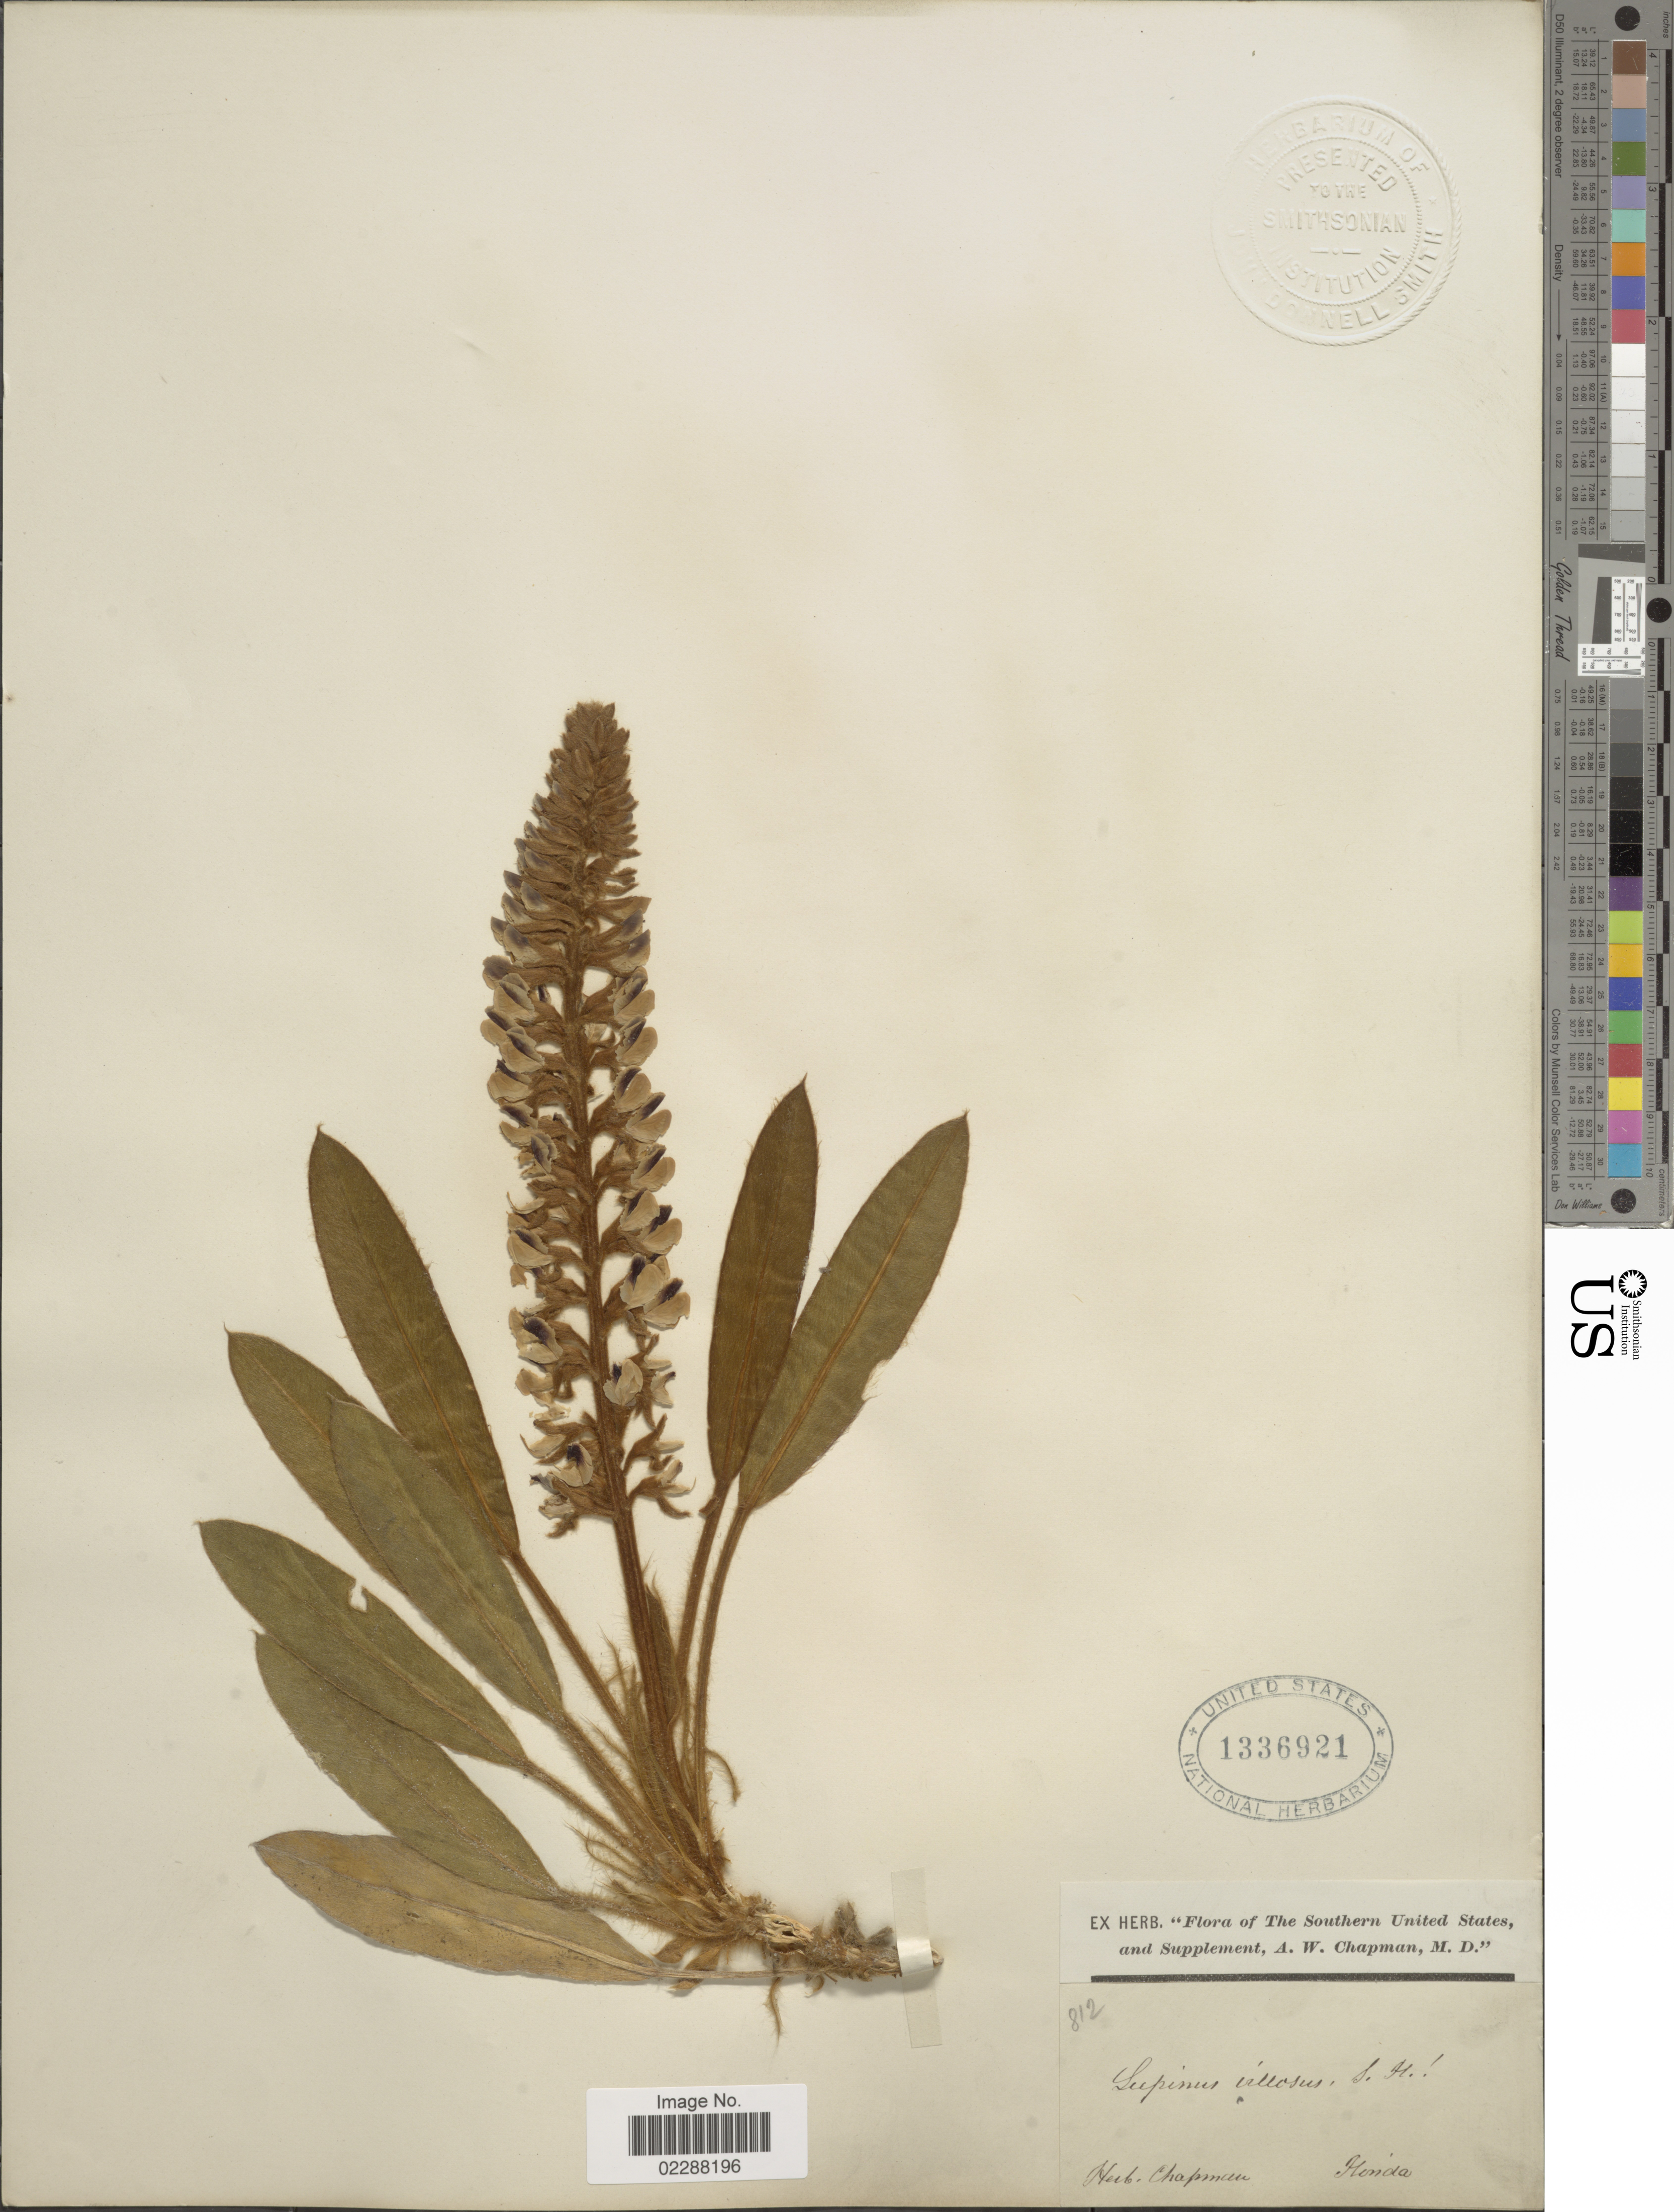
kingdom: Plantae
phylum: Tracheophyta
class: Magnoliopsida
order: Fabales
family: Fabaceae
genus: Lupinus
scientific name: Lupinus villosus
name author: Willd.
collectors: ex herb. Chapman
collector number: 812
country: United States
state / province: Florida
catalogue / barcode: US 1336921